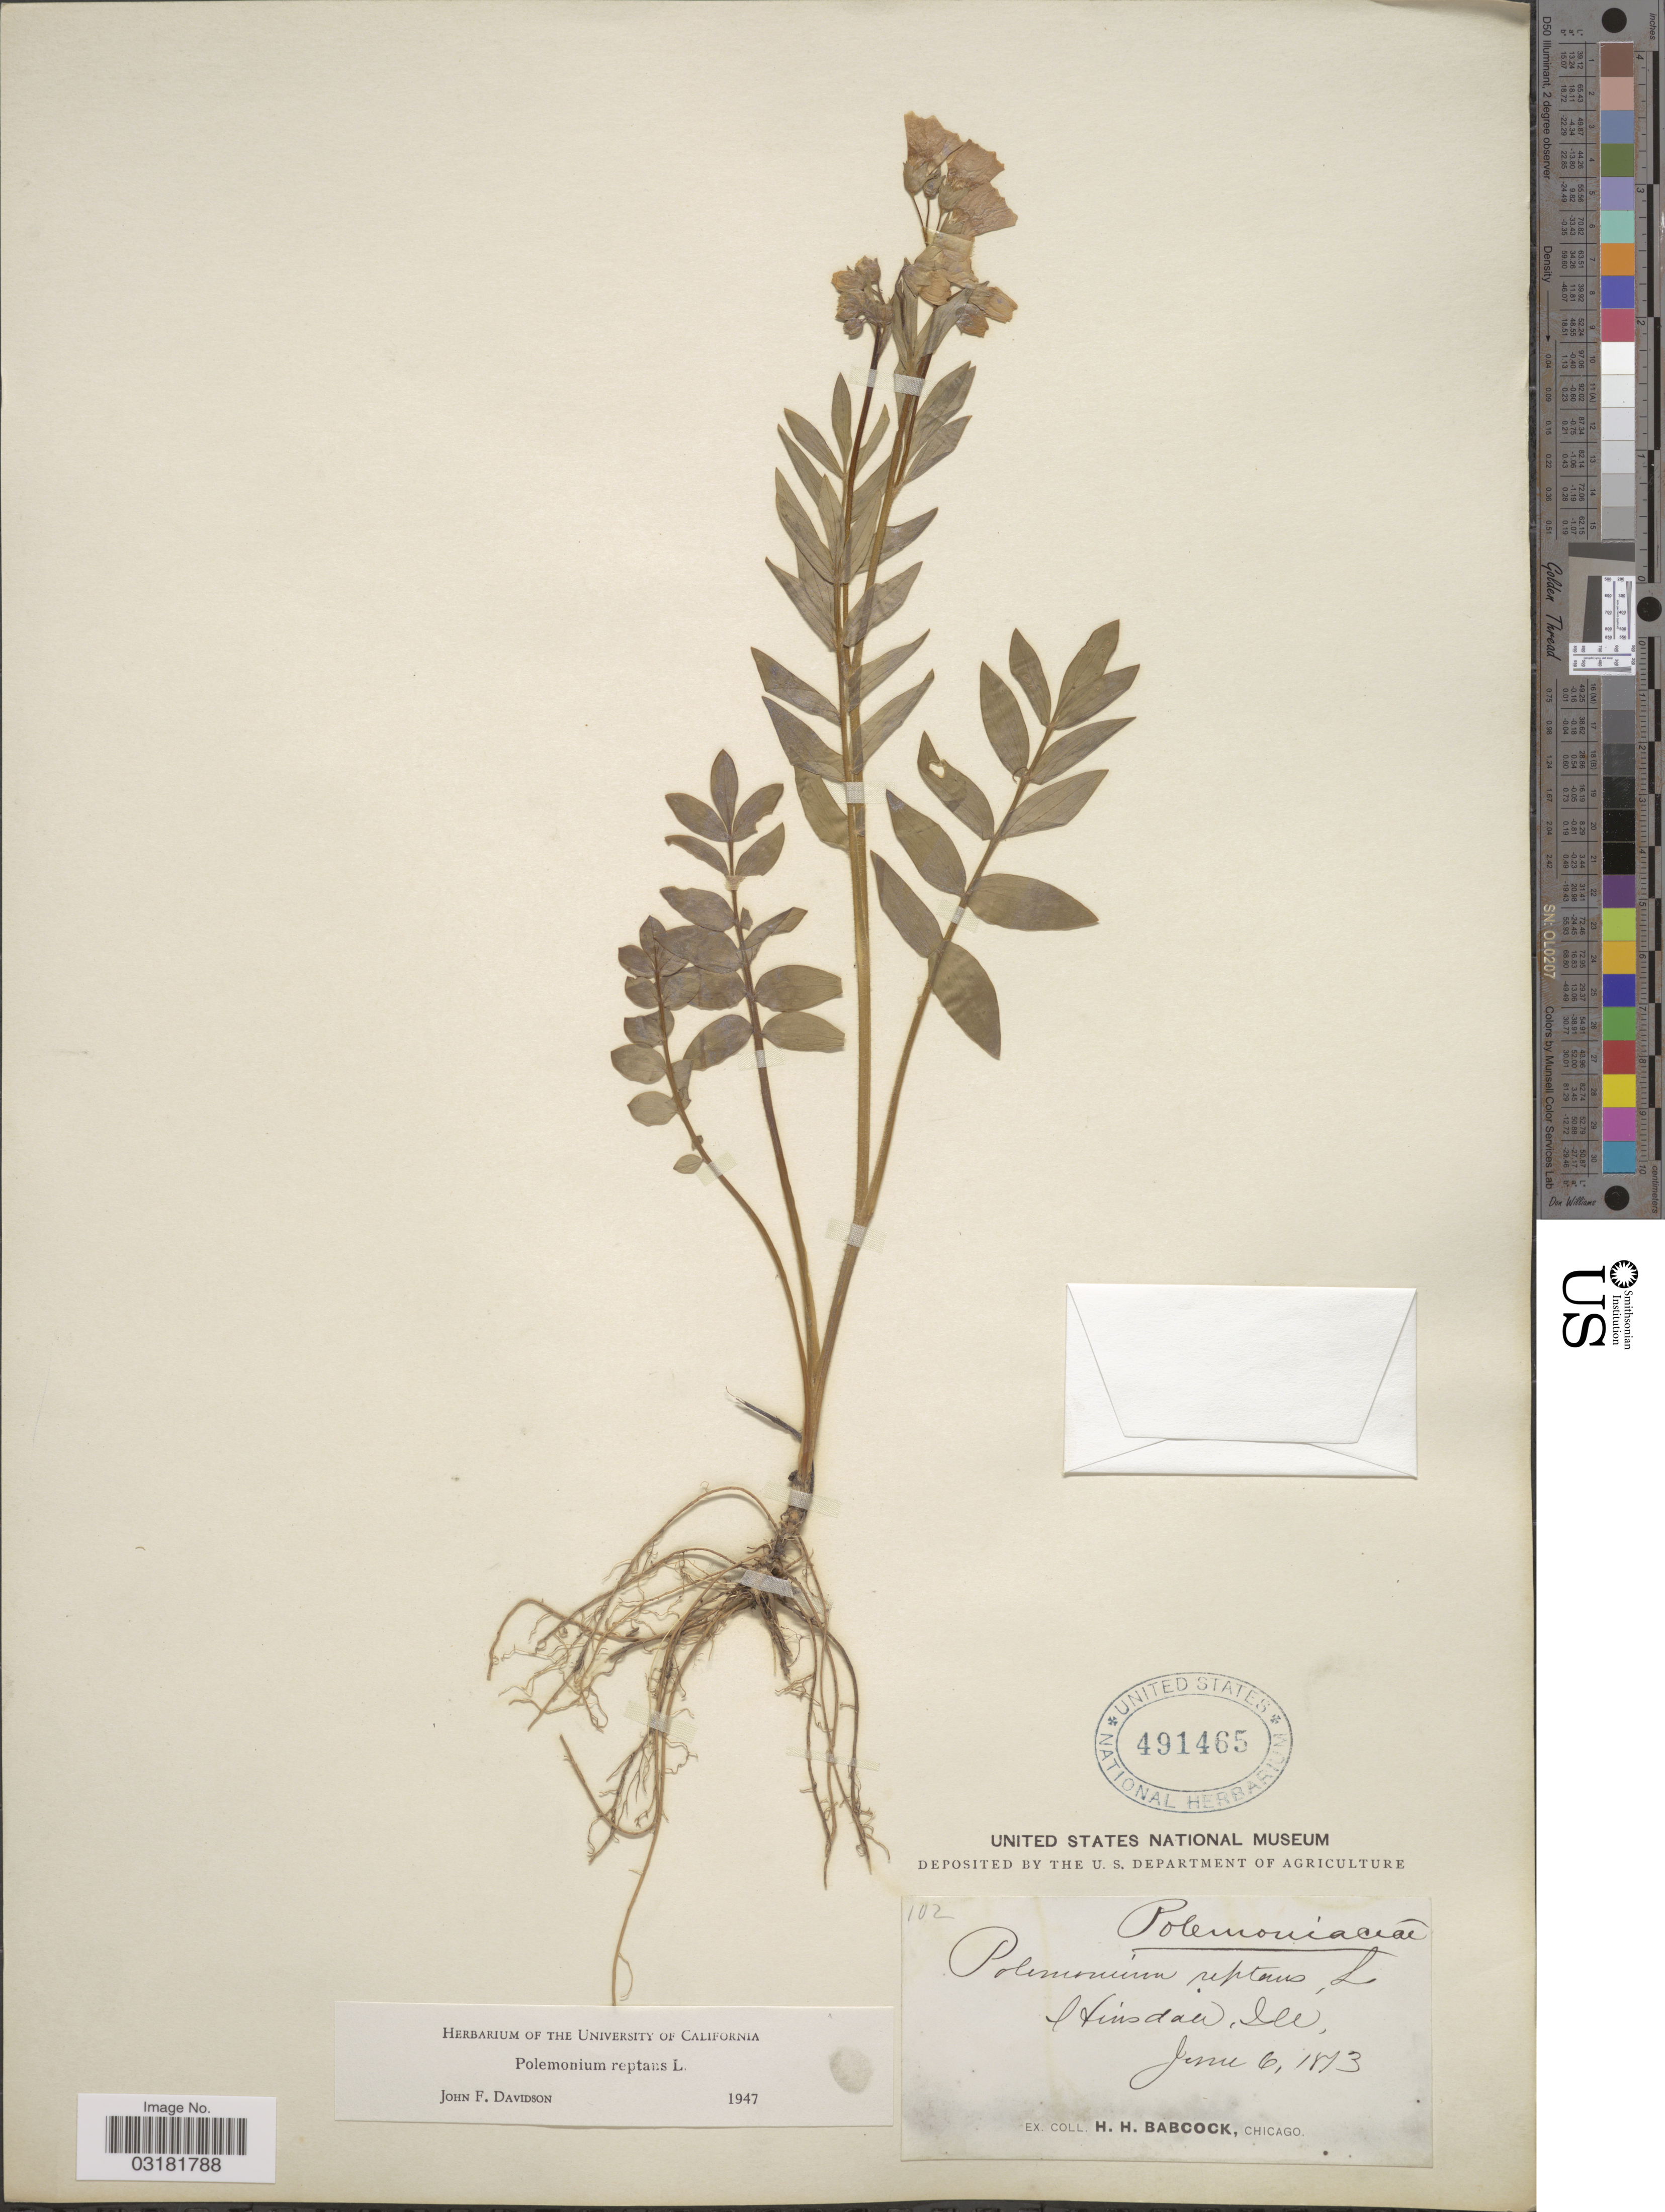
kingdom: Plantae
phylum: Tracheophyta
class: Magnoliopsida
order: Ericales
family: Polemoniaceae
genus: Polemonium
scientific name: Polemonium reptans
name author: L.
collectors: H. Babcock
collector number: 102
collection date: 1873-06-06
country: United States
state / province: Illinois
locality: Hinsdale, Ill.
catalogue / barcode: US 491465